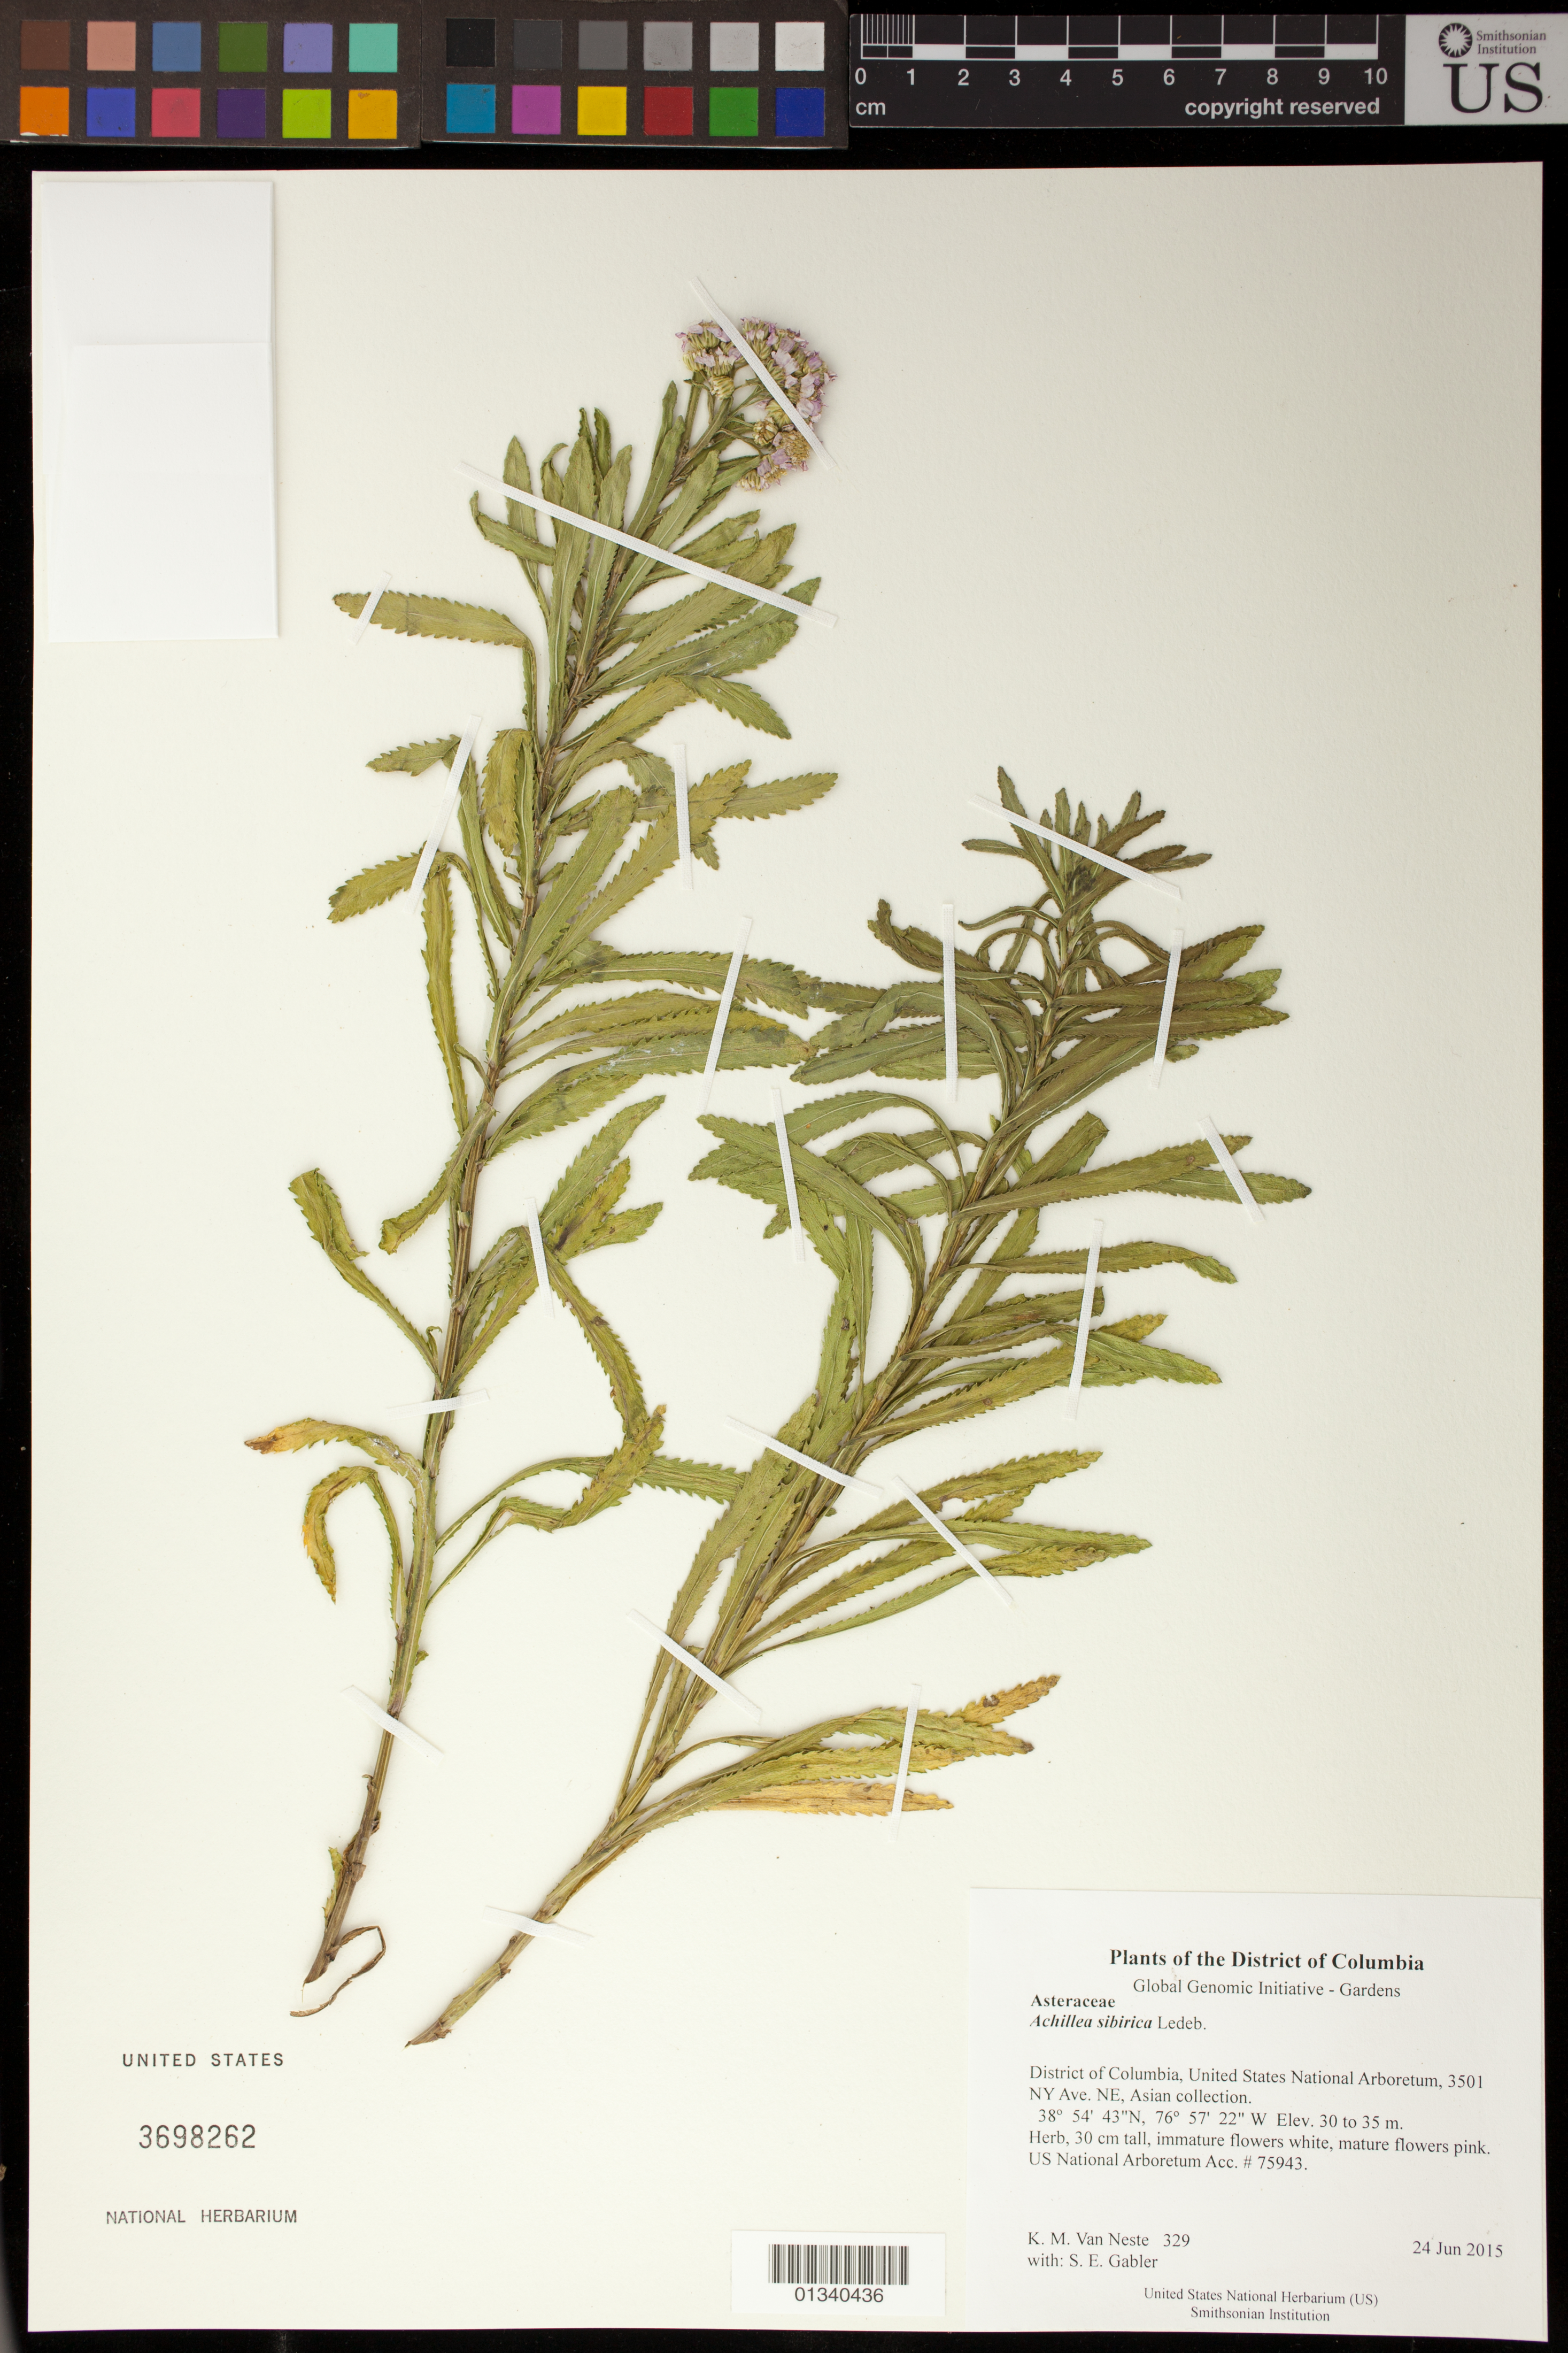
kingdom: Plantae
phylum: Tracheophyta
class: Magnoliopsida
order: Asterales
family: Asteraceae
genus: Achillea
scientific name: Achillea sibirica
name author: Ledeb.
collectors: K. M. Van Neste & S. E. Gabler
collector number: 329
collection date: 2015-06-24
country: United States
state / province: District of Columbia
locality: United States National Arboretum, 3501 NY Ave. NE, Asian collection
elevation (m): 30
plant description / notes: Achillea sibirica subsp. camtschatica 'Love Parade' NATIONAL ARBORETUM PROVENANCE INFO: ORIGINAL LOCALITY: , , ORIGINAL COLLECTORS: AND COLLECTOR NUMBER: LATITUDE: LONGITUDE: USNA ACCESSION: 75943 RECEIVED: Achillea siberica 'Love Parade'plant10/25/2006 RECEIVED FROM: PROVENANCE CODE: G FULL PROVENANCE: from a cultivated plant not of known wild origin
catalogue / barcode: US 3698262